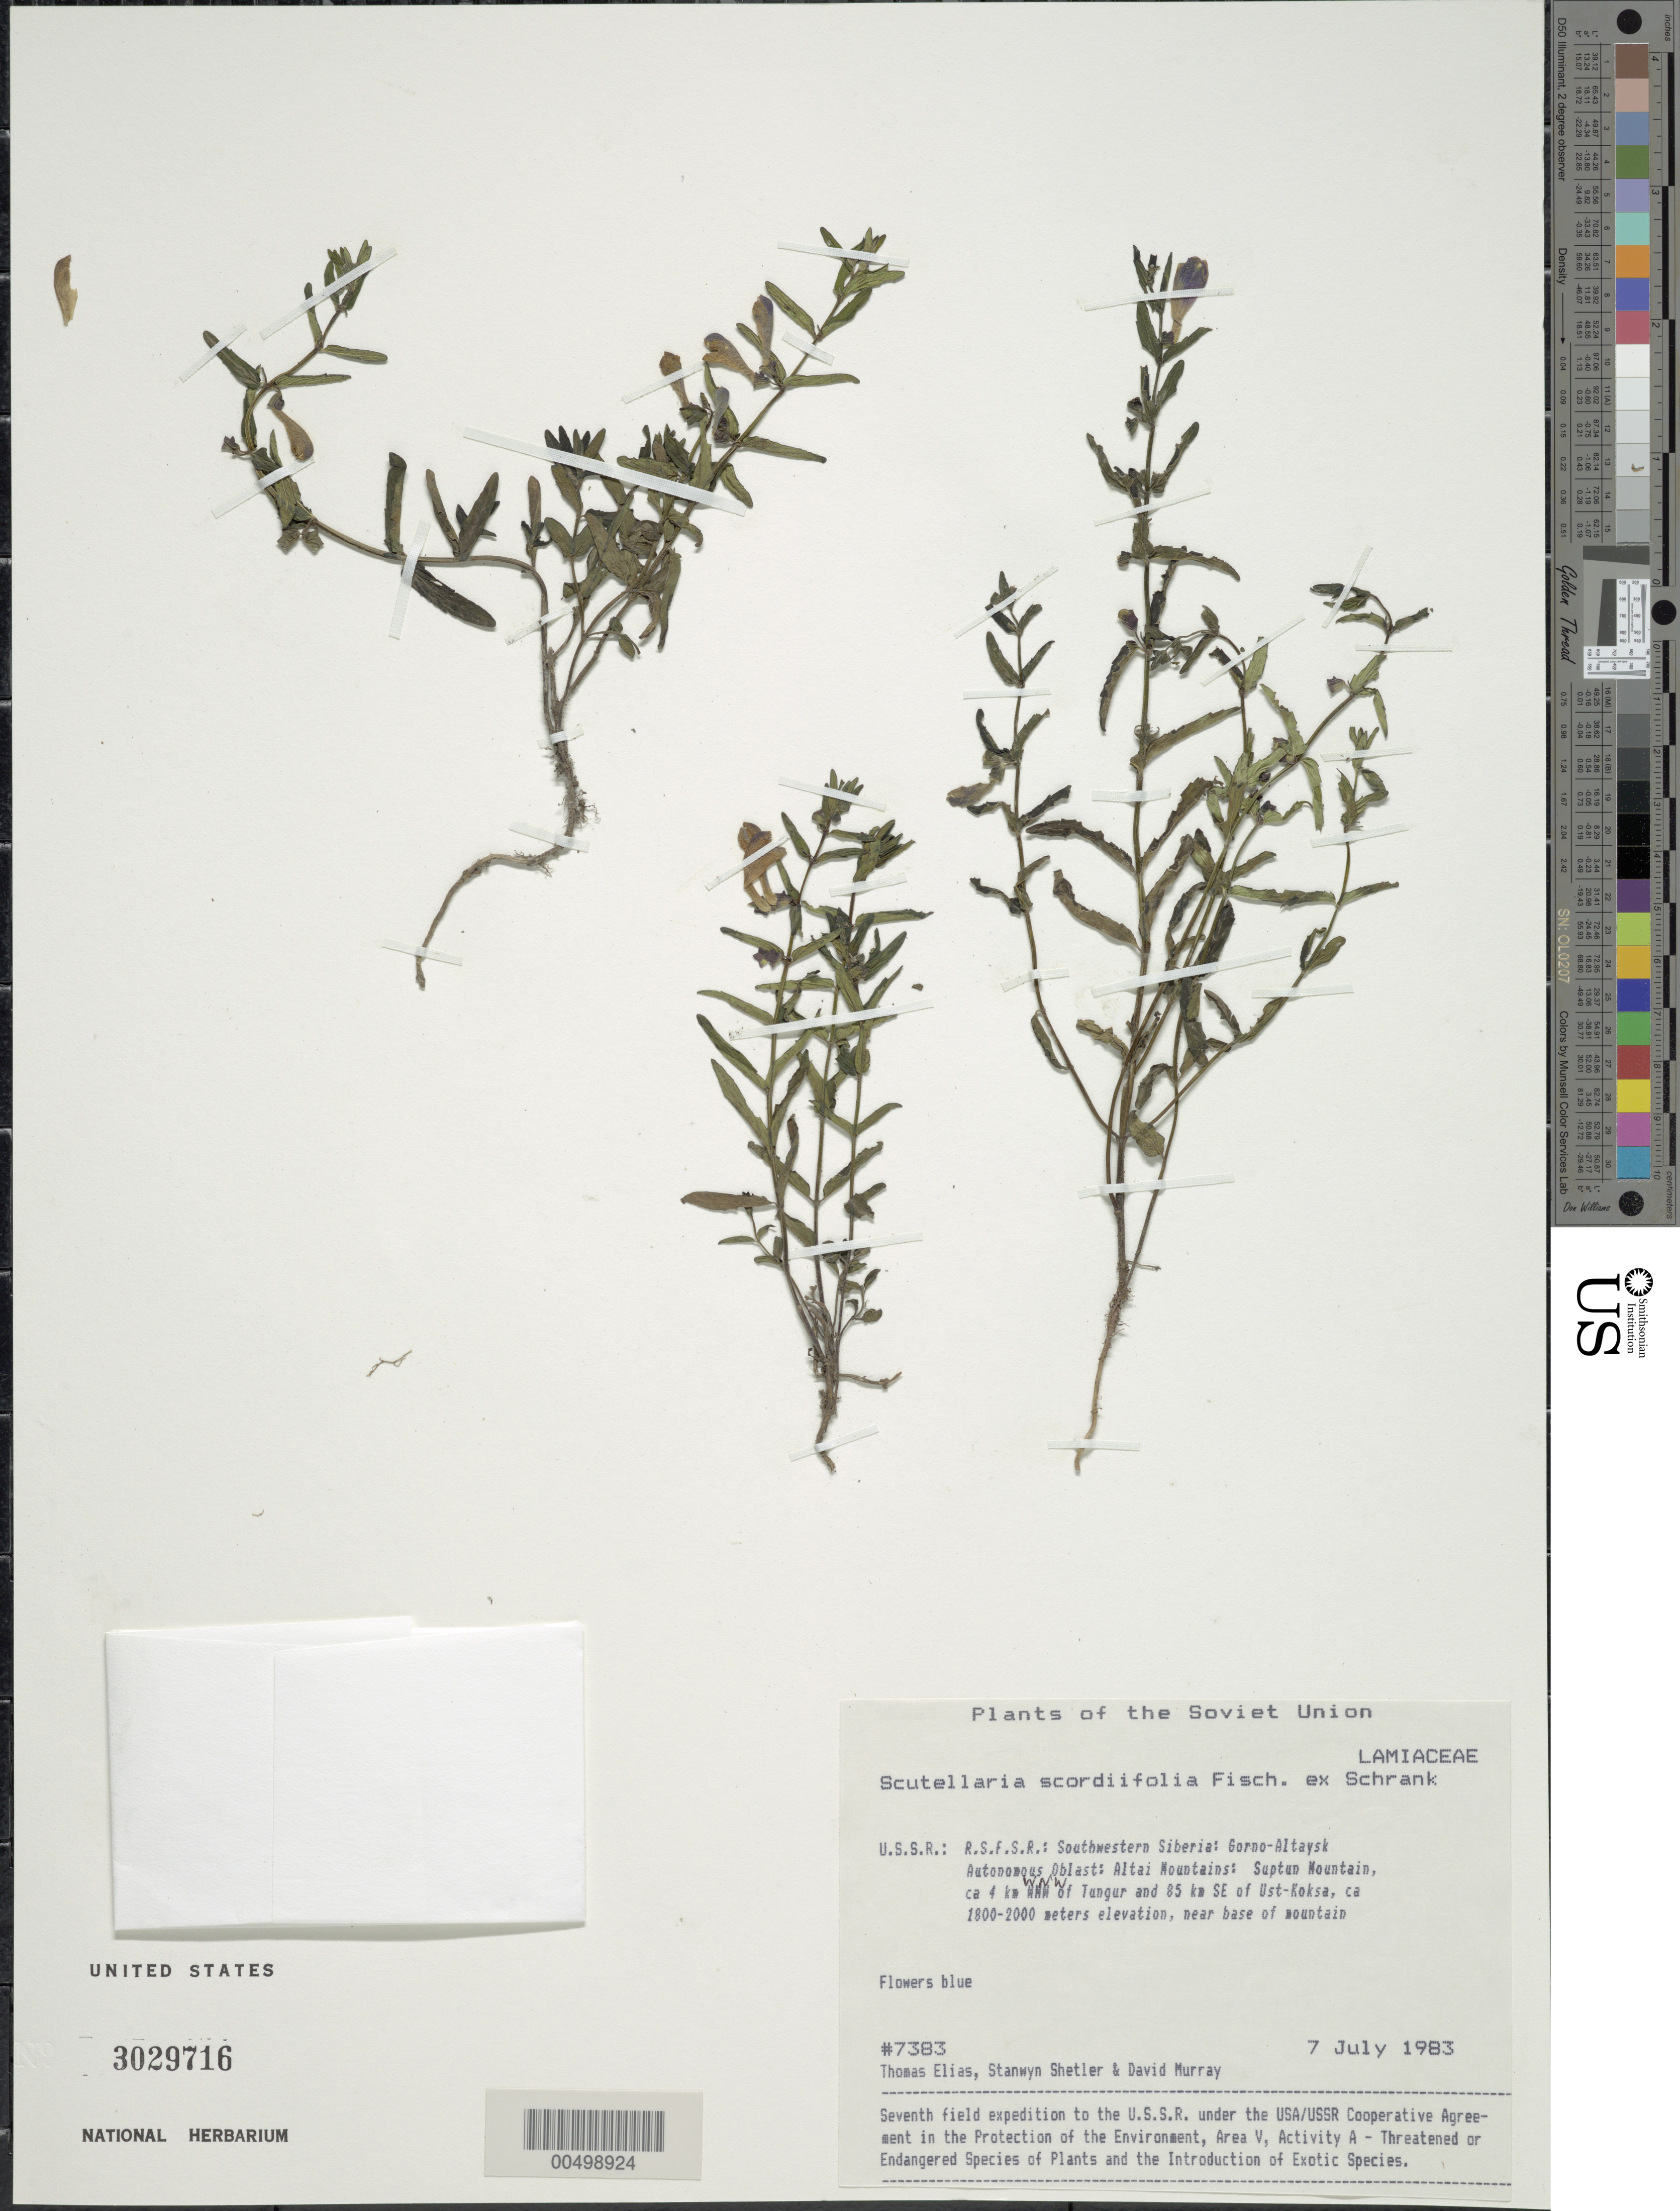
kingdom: Plantae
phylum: Tracheophyta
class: Magnoliopsida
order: Lamiales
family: Lamiaceae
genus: Scutellaria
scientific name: Scutellaria scordiifolia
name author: Fisch. ex Schrank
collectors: T. Elias, S. Shetler & D. F. Murray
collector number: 7383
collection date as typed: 07 Jul 1983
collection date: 1983-07-07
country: Russian Federation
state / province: Altai Republic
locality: Altai Mountains, Suptun Mountain, ca. 4 km WNW of Tungur and 85 km SE of Ust-Koksa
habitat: near base of mountain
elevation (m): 1800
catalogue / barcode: US 3029716